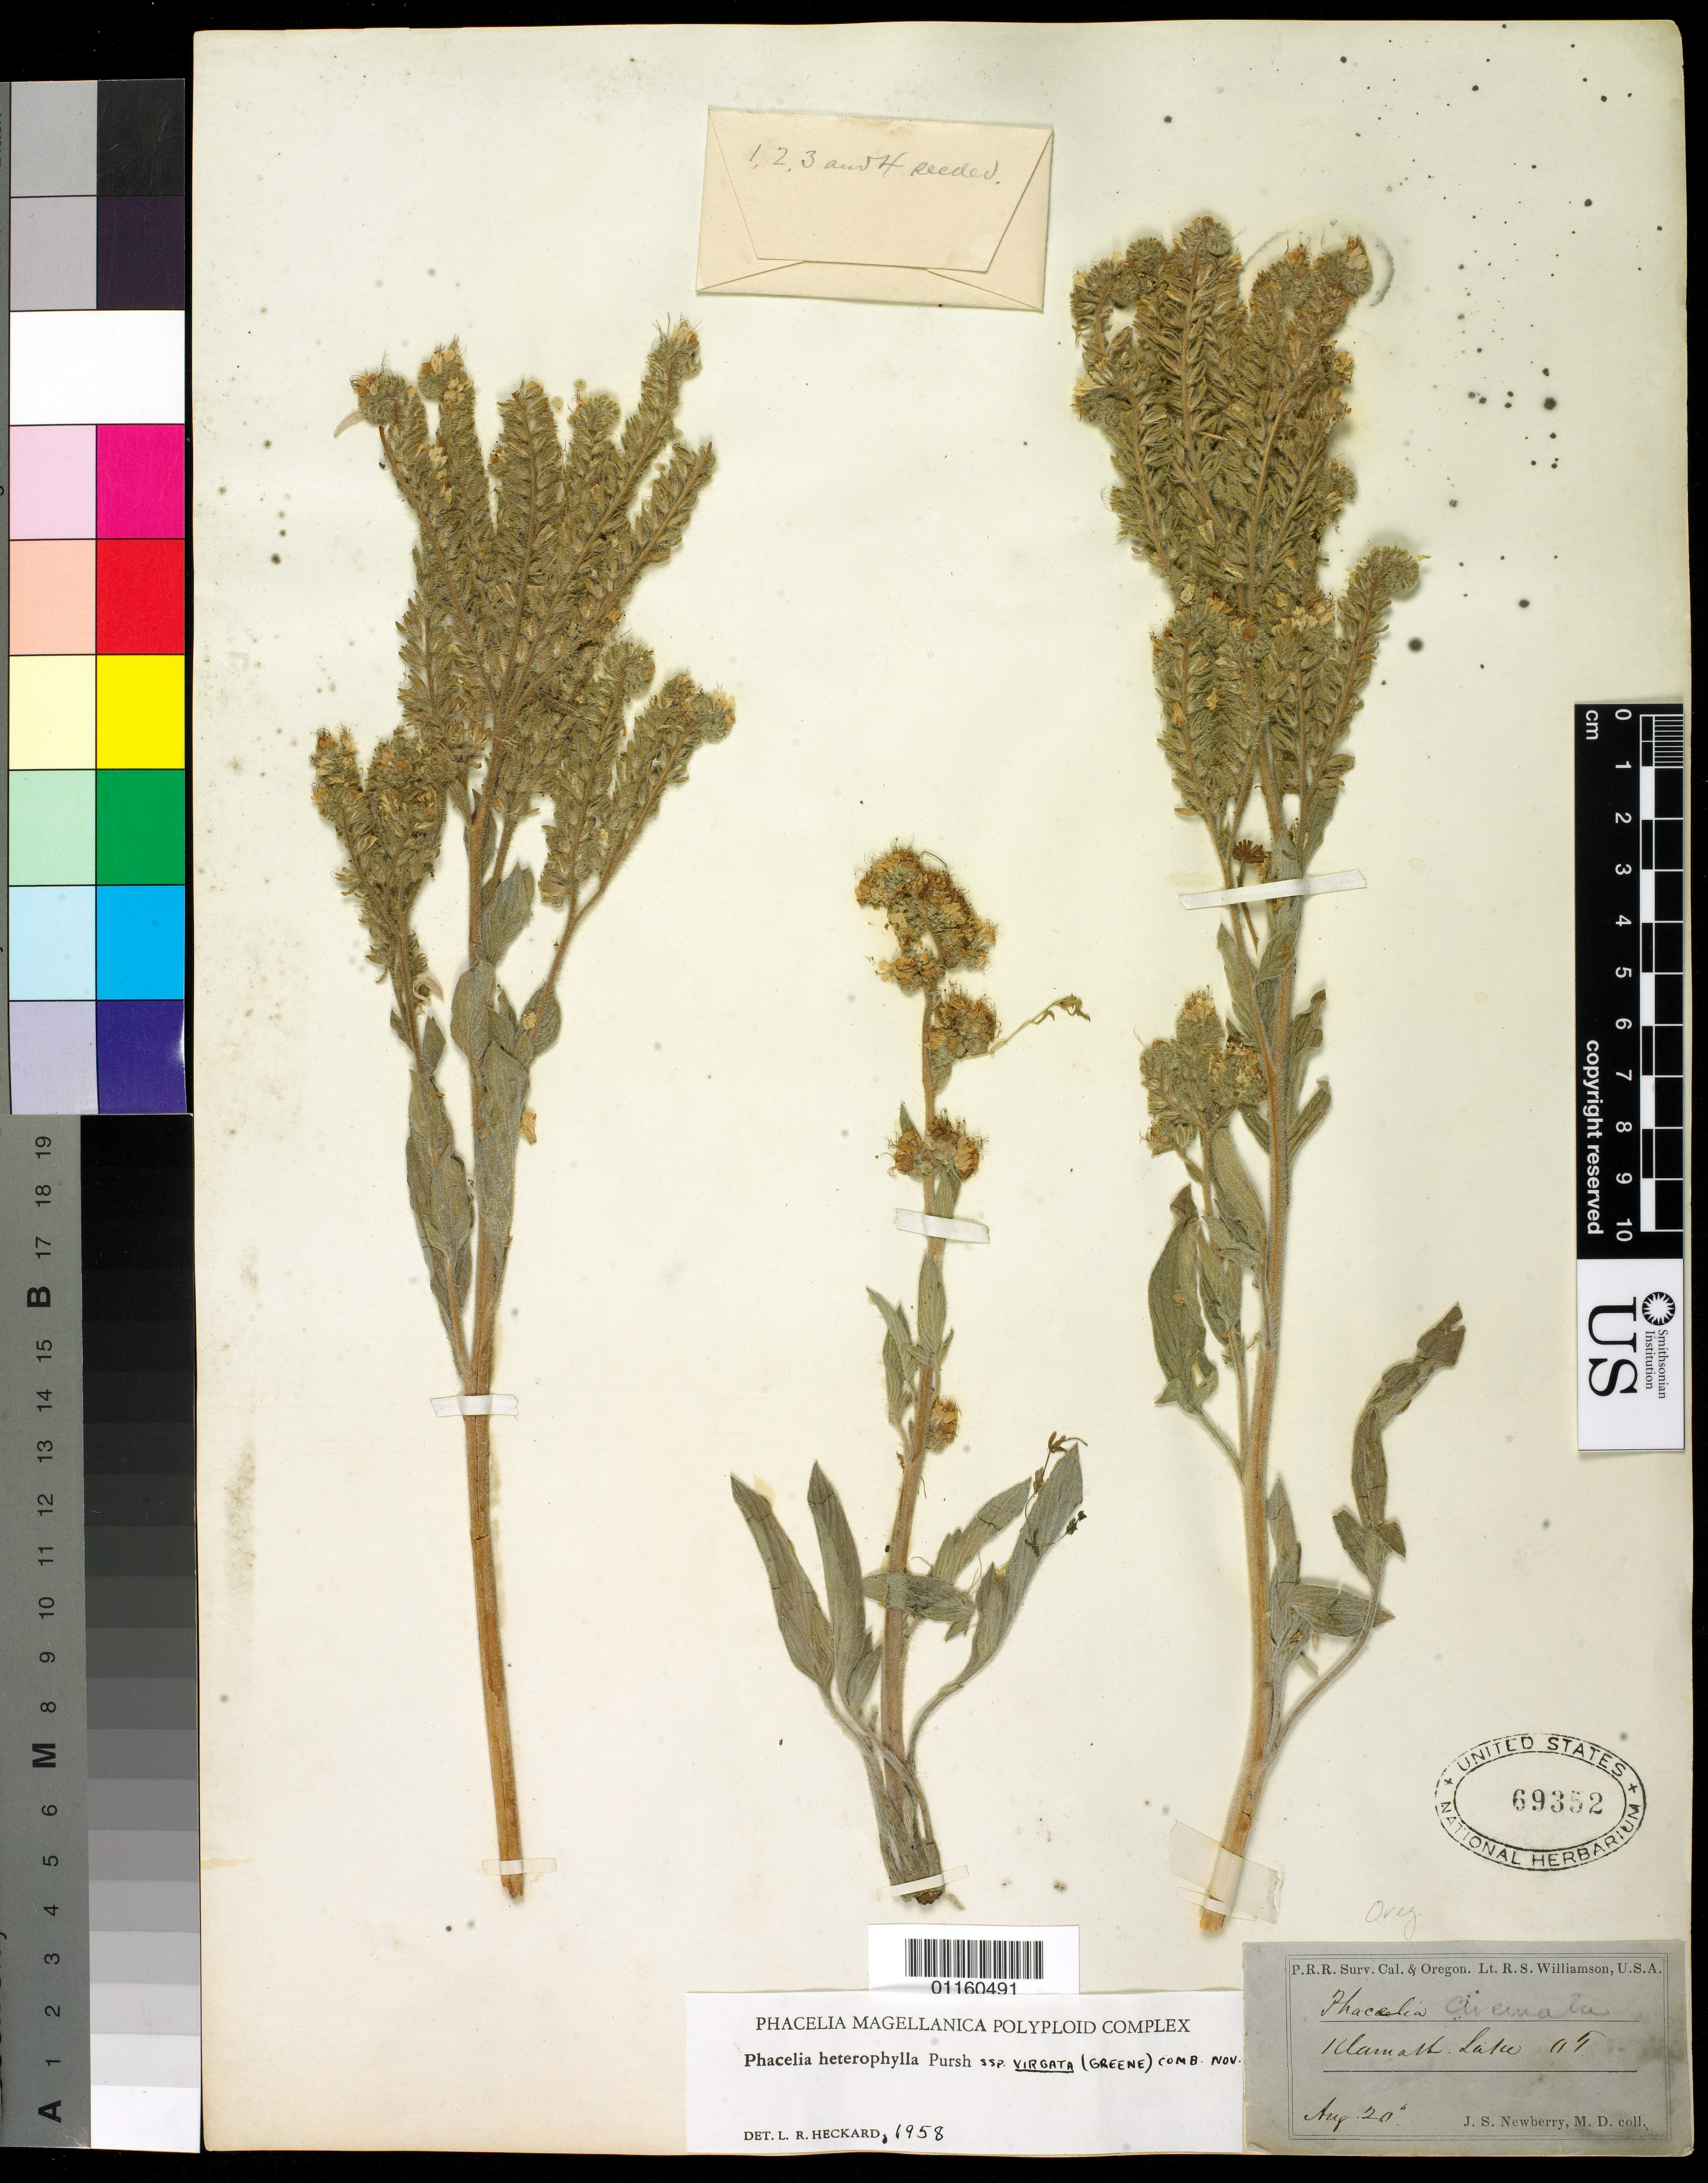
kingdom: Plantae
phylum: Tracheophyta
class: Magnoliopsida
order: Boraginales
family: Hydrophyllaceae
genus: Phacelia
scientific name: Phacelia heterophylla subsp. virgata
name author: (Greene) Heckard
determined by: Heckard, Lawrence R.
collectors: J. S. Newberry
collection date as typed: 20 Aug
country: United States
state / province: Oregon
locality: Klamath Lake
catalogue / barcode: US 69352